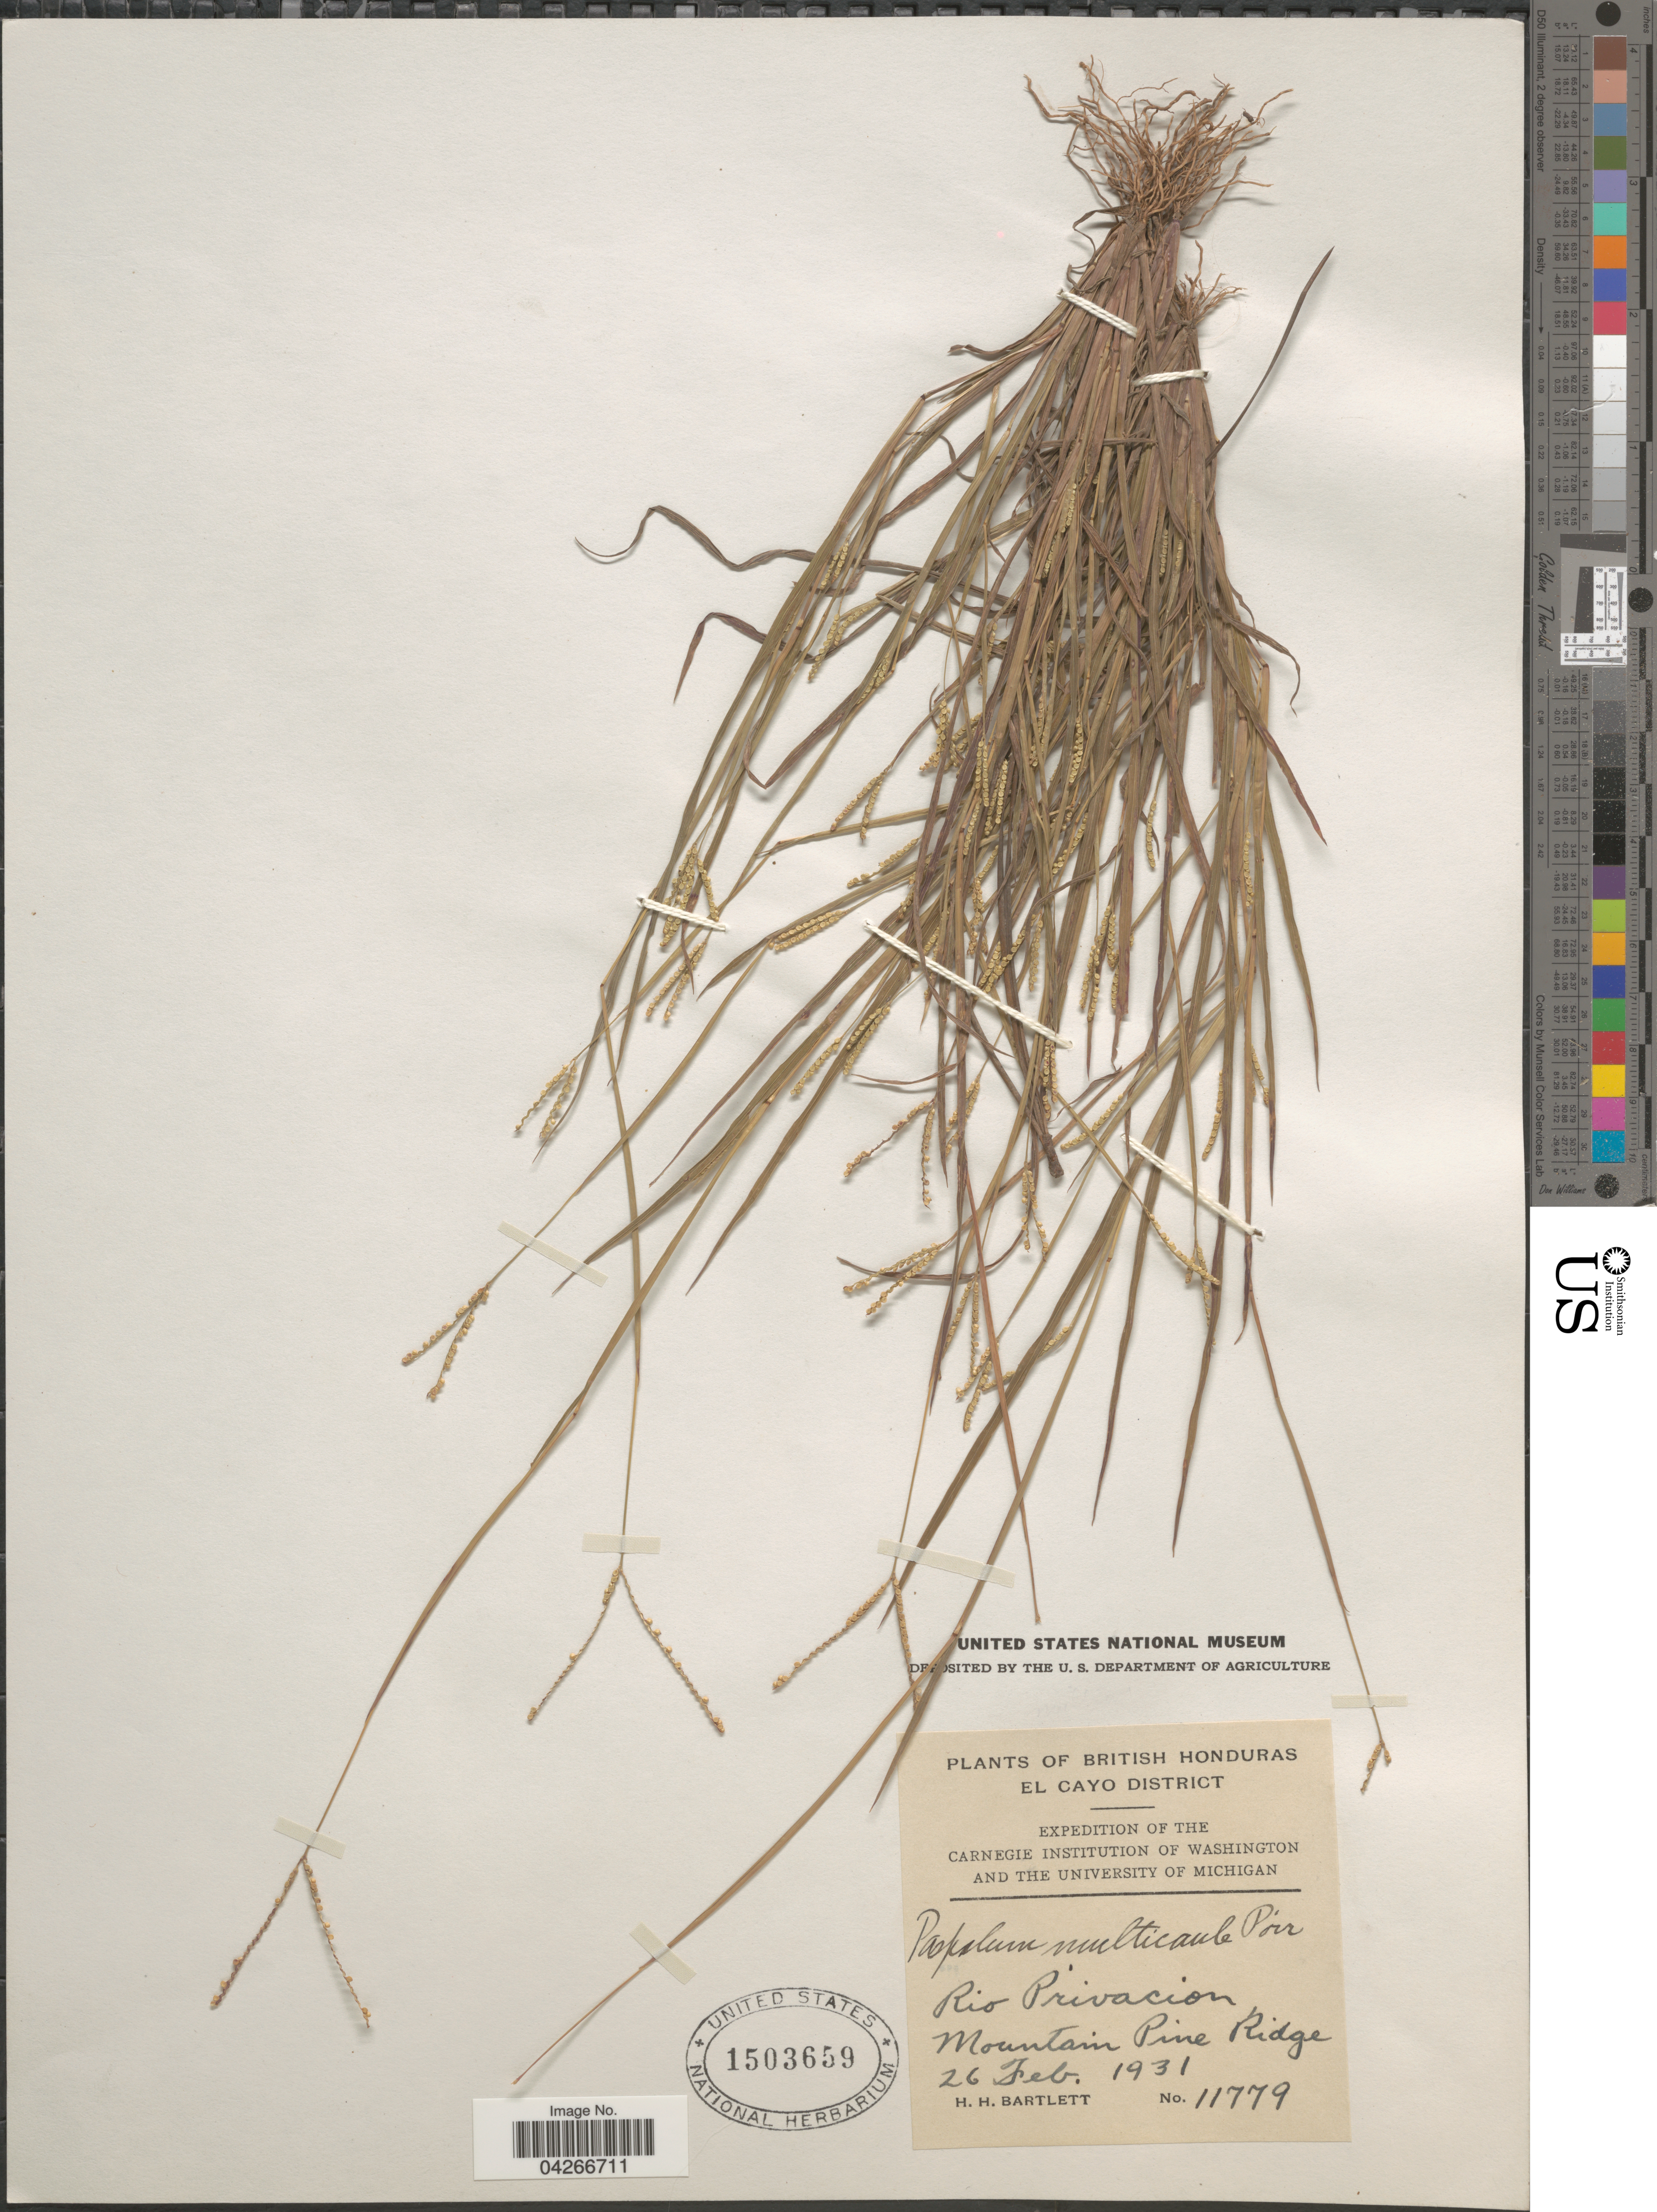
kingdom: Plantae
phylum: Tracheophyta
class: Liliopsida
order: Poales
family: Poaceae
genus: Paspalum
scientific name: Paspalum multicaule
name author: Poir. in Lam.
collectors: H. H. Bartlett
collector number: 11779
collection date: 1931-02-26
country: Belize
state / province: Cayo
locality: British Honduras. El Cayo District. Expedition of the Carnegie Institution of Washington and the University of Michigan. Rio Privacion, Mountain Pine Ridge.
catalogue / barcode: US 1503659